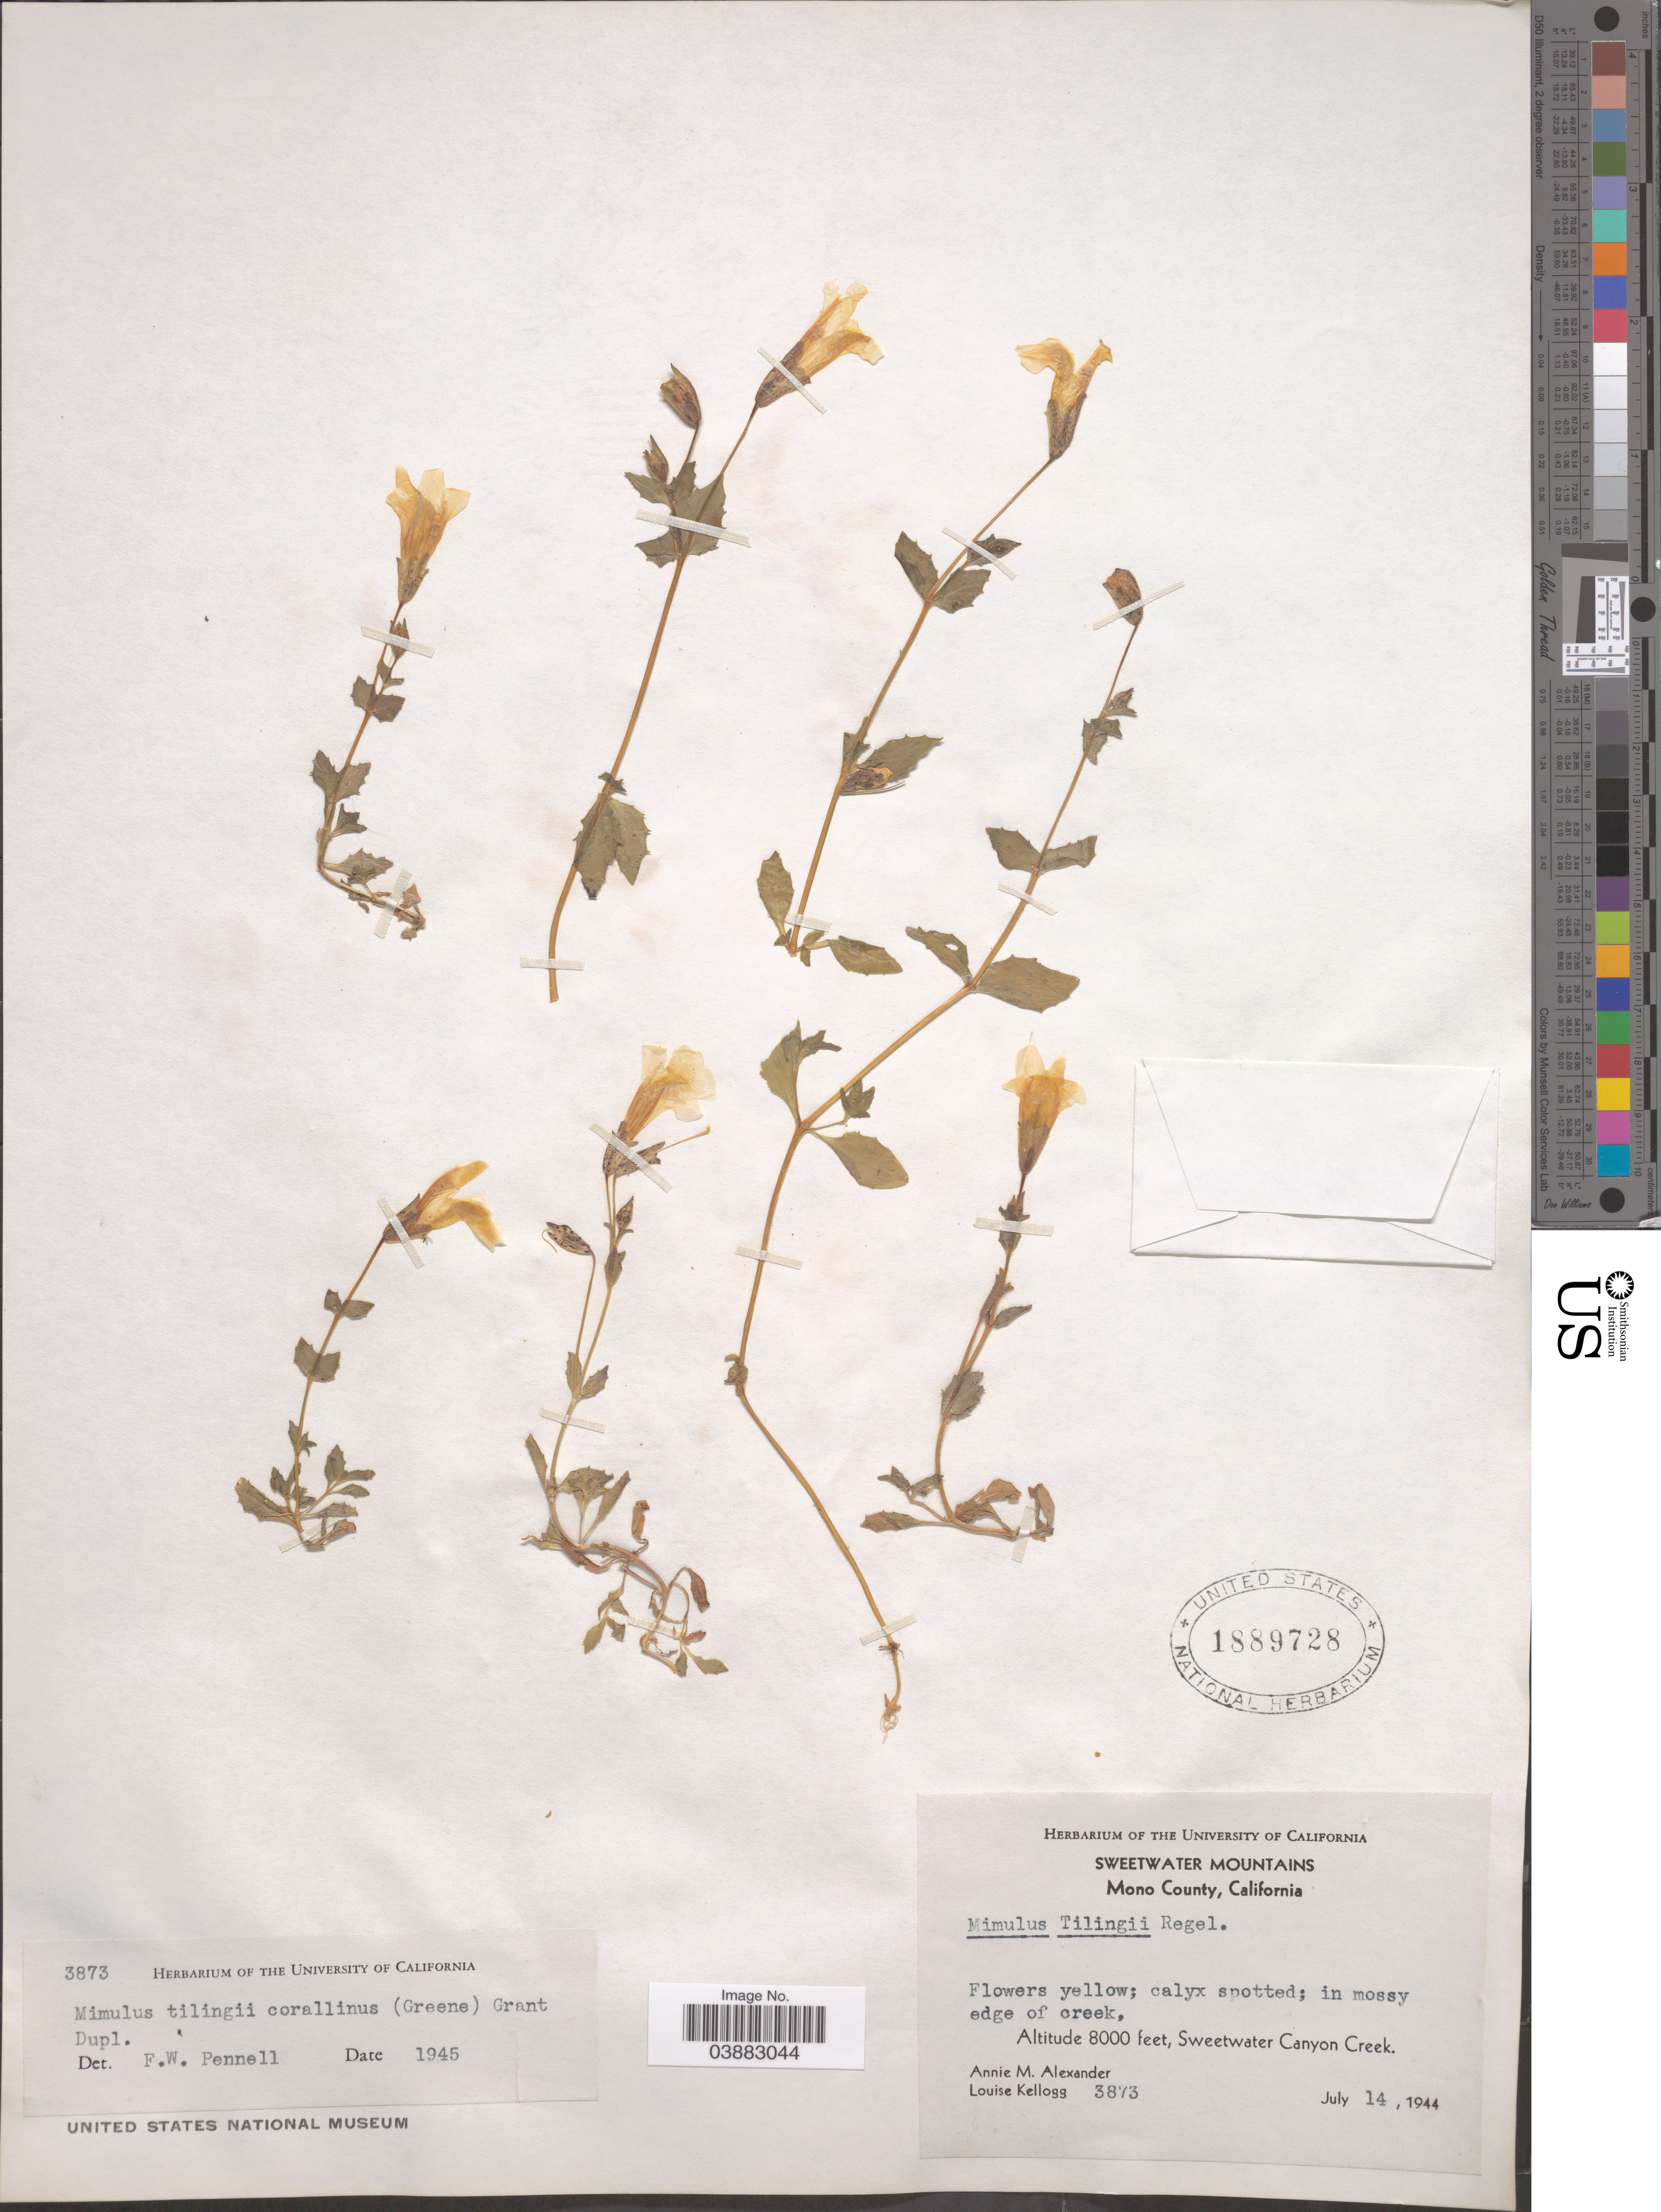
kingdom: Plantae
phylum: Tracheophyta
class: Magnoliopsida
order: Lamiales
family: Phrymaceae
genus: Mimulus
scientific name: Mimulus tilingii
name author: Regel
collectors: A. M. Alexander & L. Kellogg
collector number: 3873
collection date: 1944-07-14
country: United States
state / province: California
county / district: Mono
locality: Sweetwater Mountains. Mono County. In mossy edge of creek, Sweetwater Canyon Creek.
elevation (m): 2438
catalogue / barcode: US 1889728